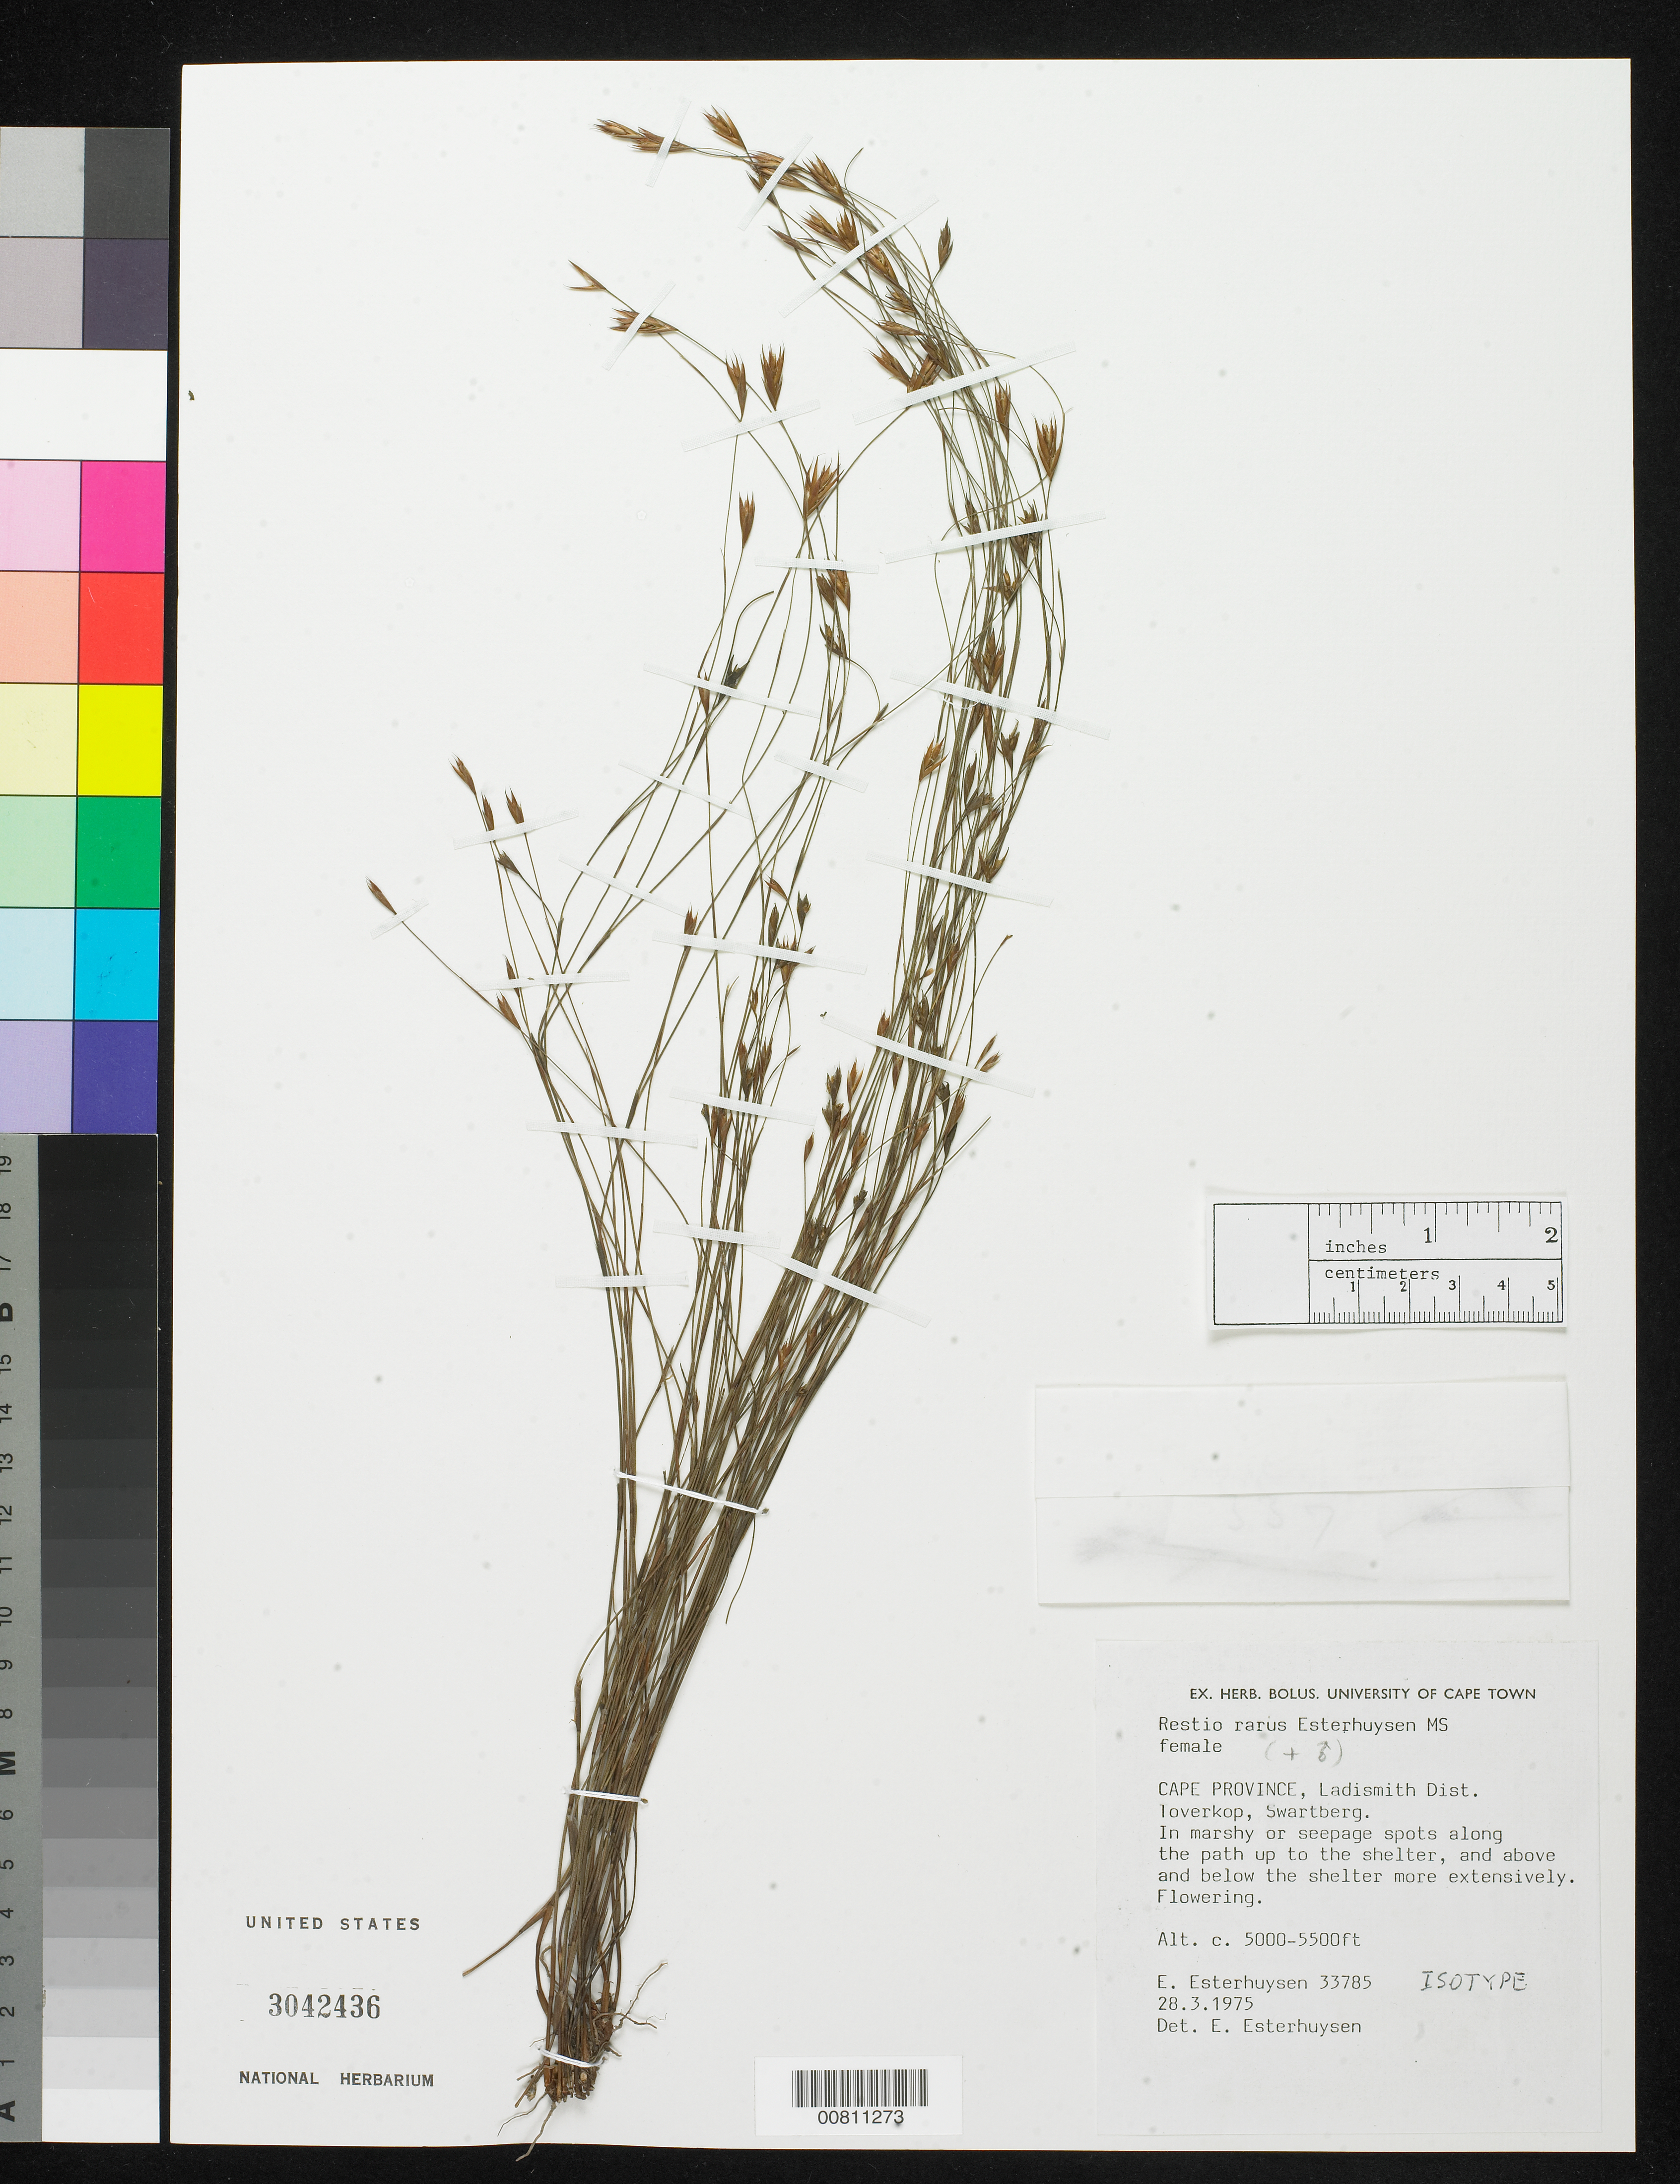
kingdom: Plantae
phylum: Tracheophyta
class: Liliopsida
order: Poales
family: Restionaceae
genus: Restio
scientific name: Restio rarus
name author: Esterh.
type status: Isotype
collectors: E. E. Esterhuysen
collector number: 33785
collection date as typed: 28 Mar 1975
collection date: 1975-03-28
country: South Africa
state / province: Western Cape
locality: Cape Province, Ladismith dist., Ioverkop, Swartberg.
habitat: In marshy or seepage spots along the path up to the shelter, and above and below the shelter more extensively.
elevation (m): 1524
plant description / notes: Holotype at BOL.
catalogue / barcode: US 3042436